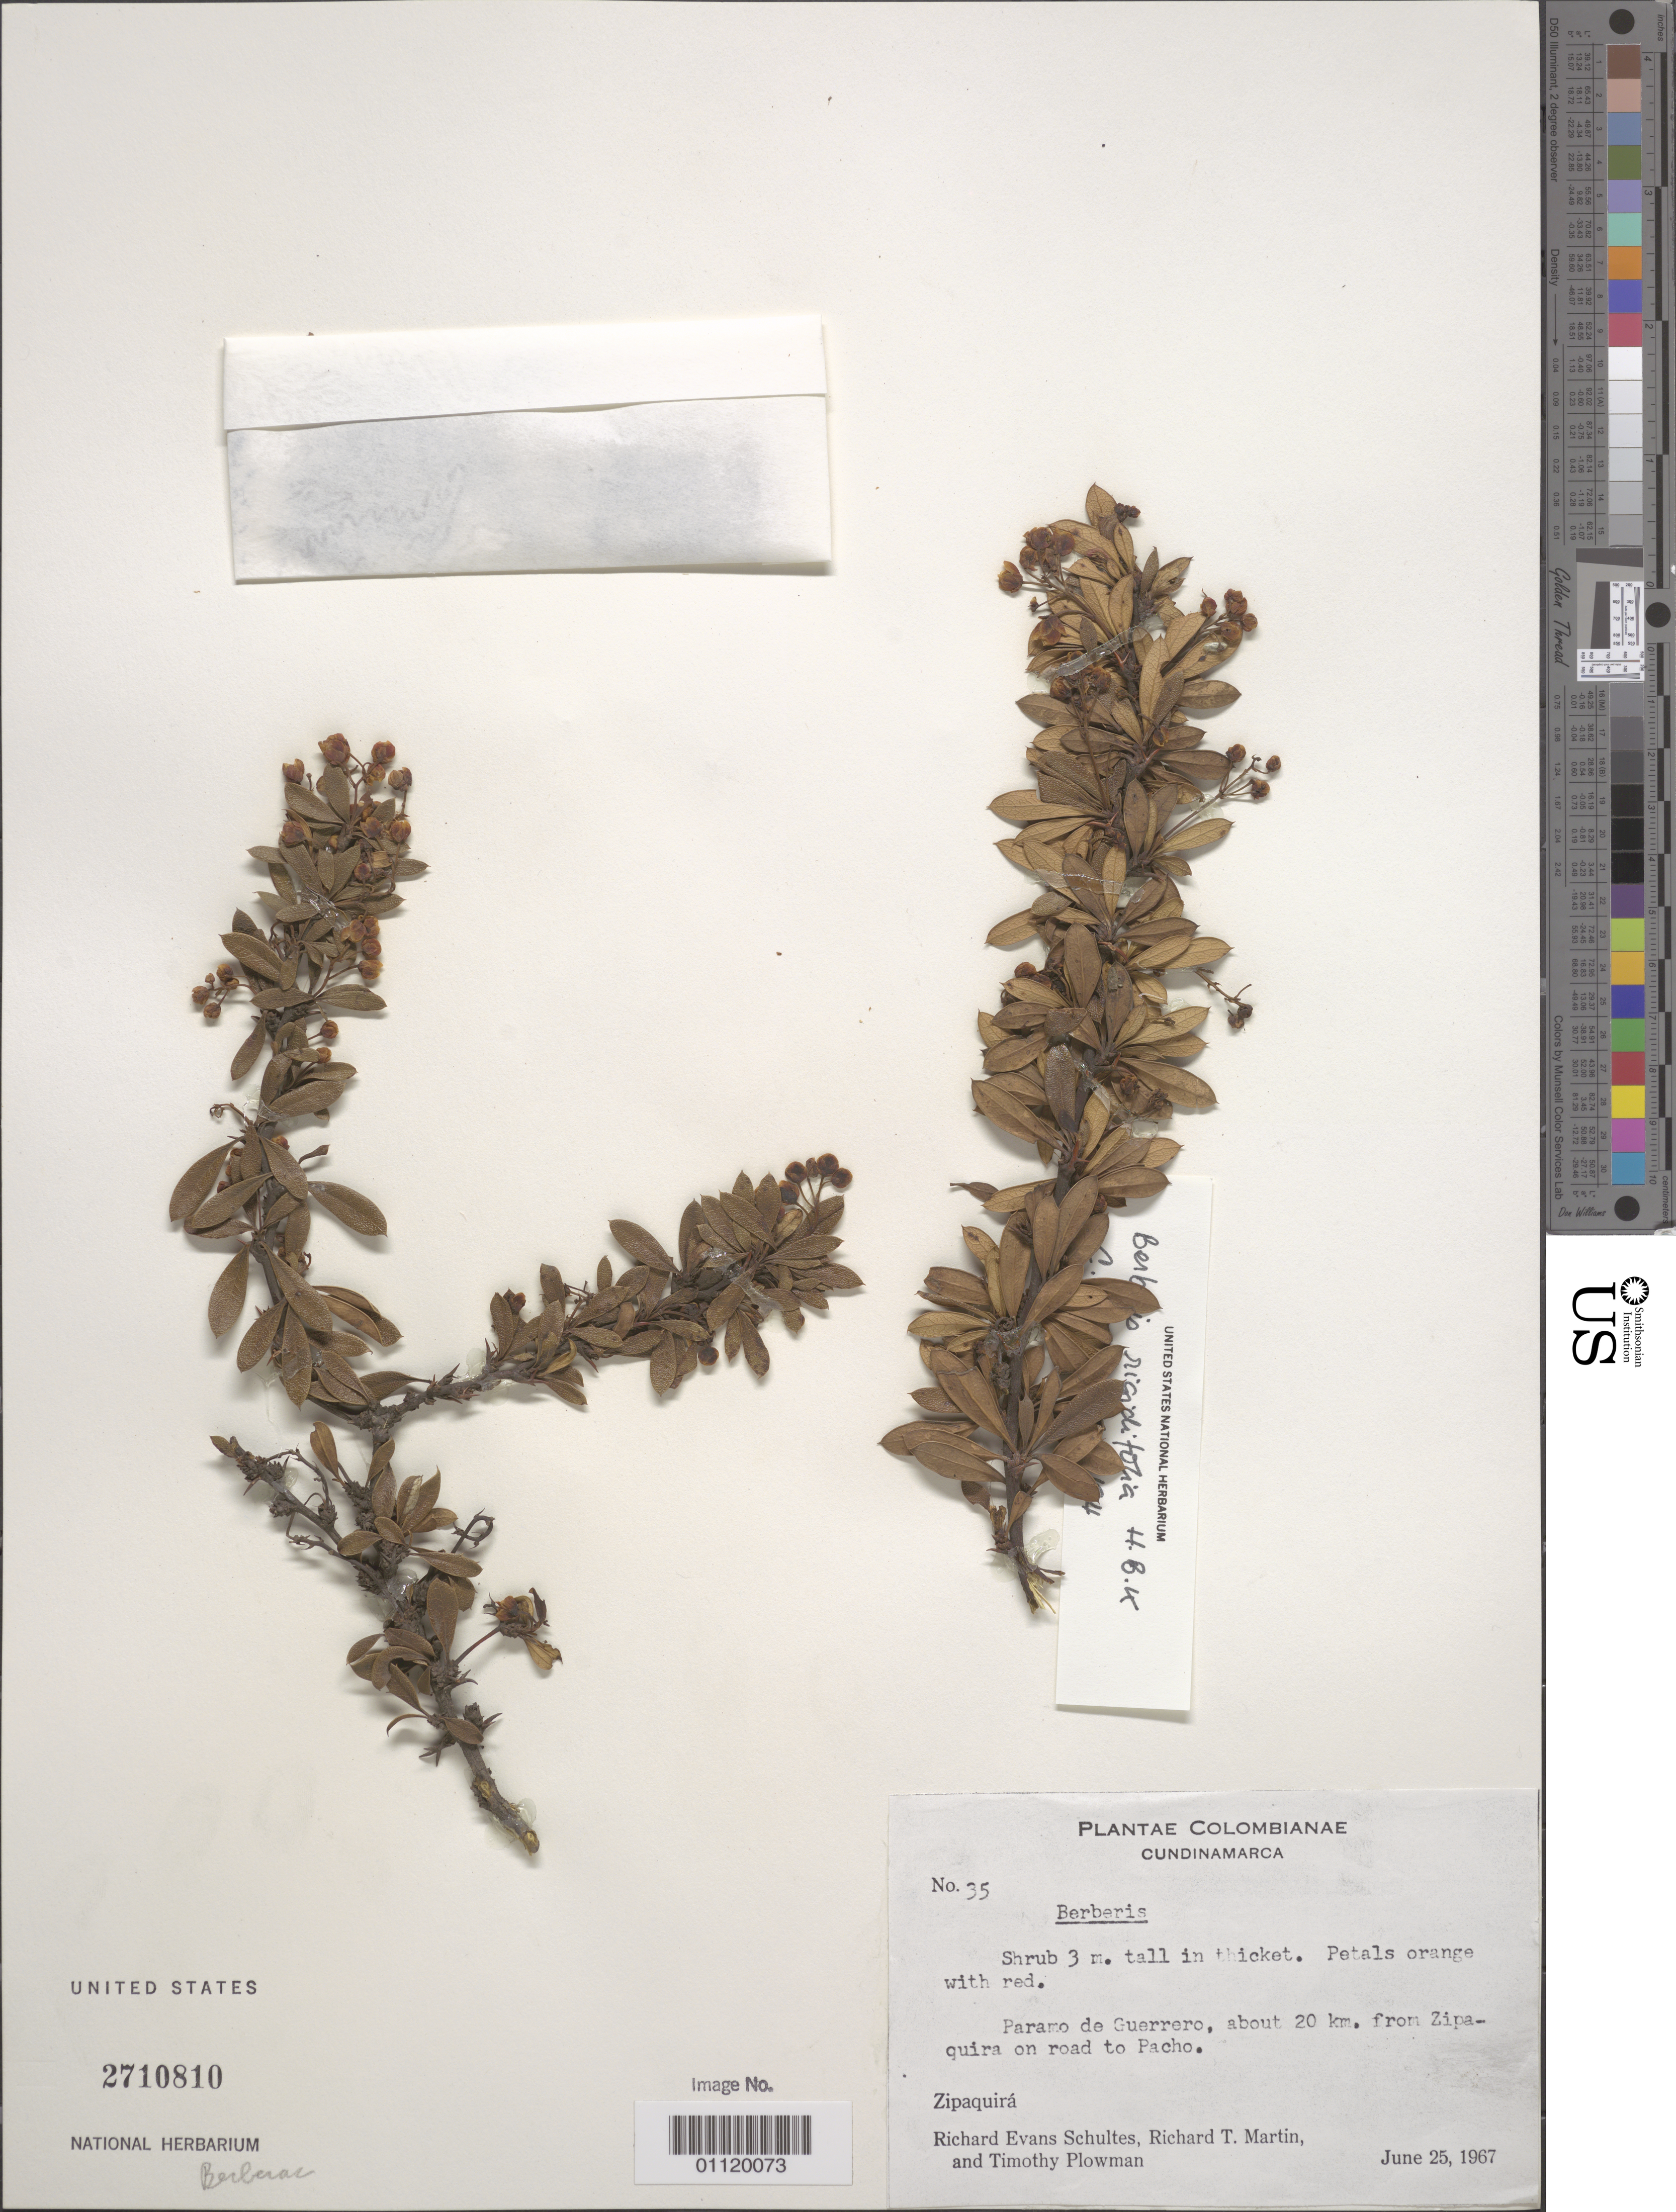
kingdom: Plantae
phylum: Tracheophyta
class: Magnoliopsida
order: Ranunculales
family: Berberidaceae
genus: Berberis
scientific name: Berberis sp.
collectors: R. E. Schultes, R. T. Martin & T. Plowman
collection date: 1967-06-25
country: Colombia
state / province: Cundinamarca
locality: Guerrero Paramo, about 20 km from Zipaquira on road to Pacho. Zipaquira.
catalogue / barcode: US 2710810